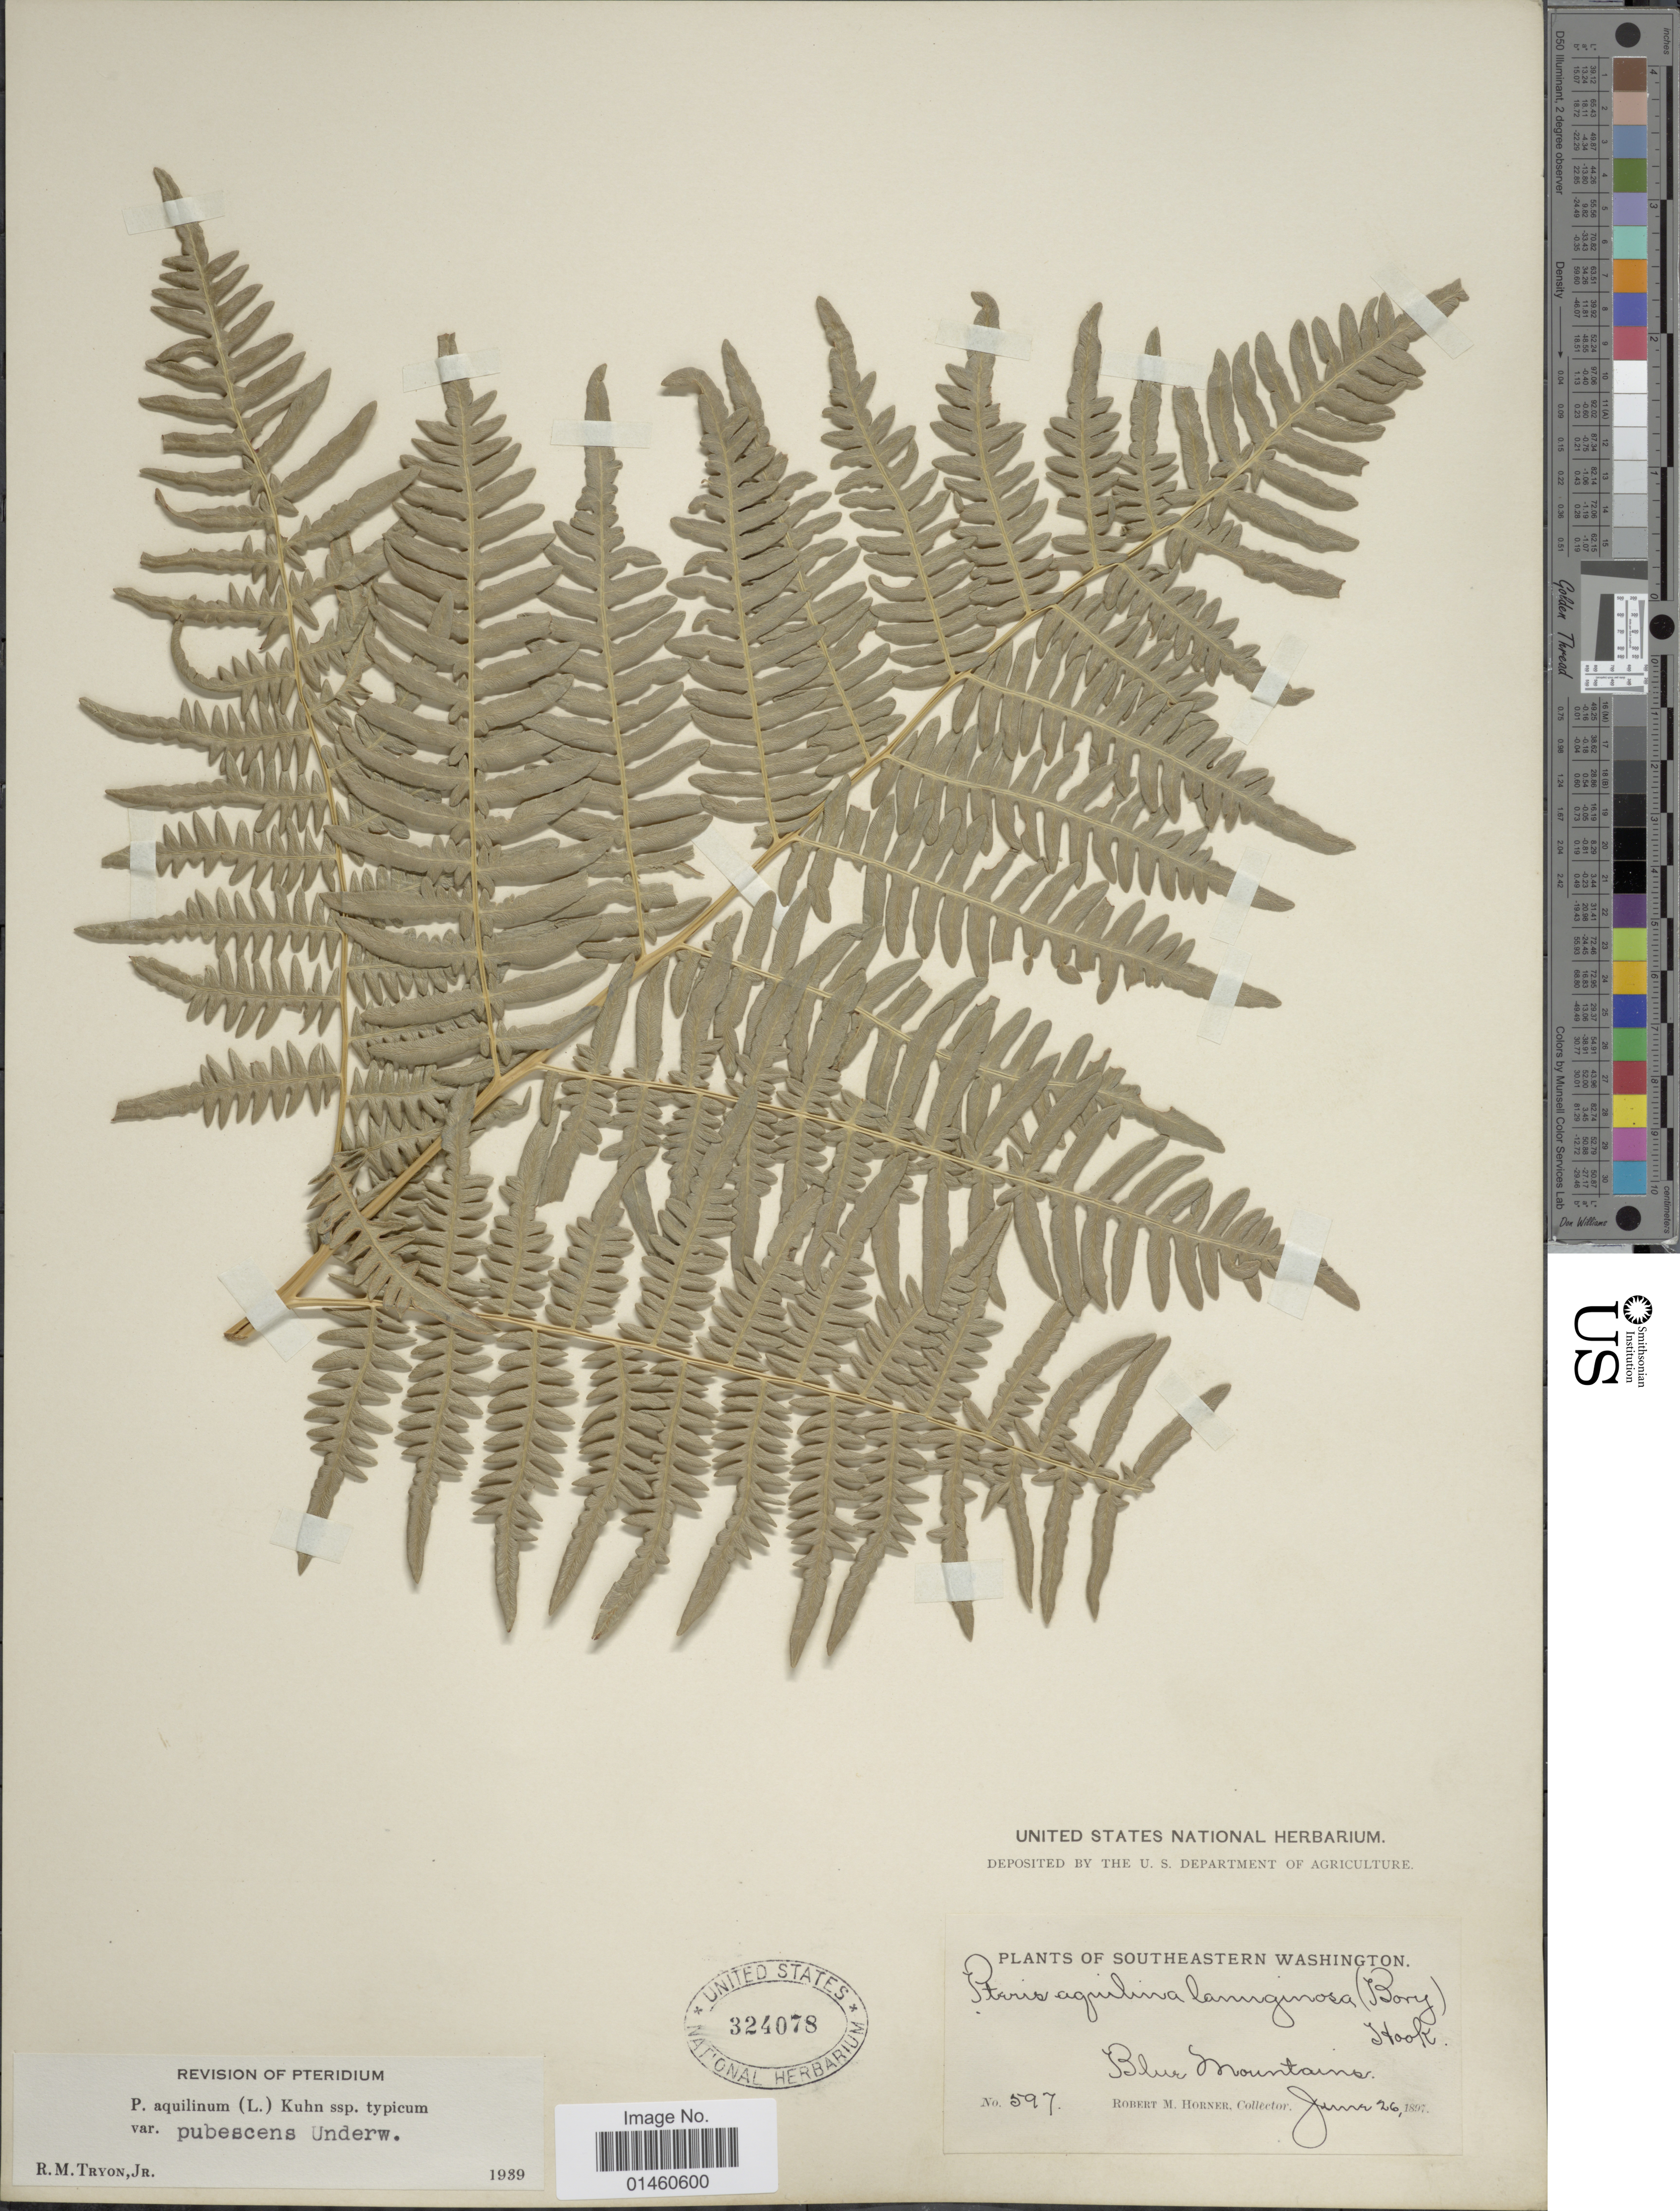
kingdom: Plantae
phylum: Tracheophyta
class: Polypodiopsida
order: Polypodiales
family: Dennstaedtiaceae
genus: Pteridium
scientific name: Pteridium pubescens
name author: (Underw.) Christenh.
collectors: R. Horner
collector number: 597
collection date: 1897-06-26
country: United States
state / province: Washington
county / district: Clallam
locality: Southeastern Washington, Blue Mountains.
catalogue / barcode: US 324078